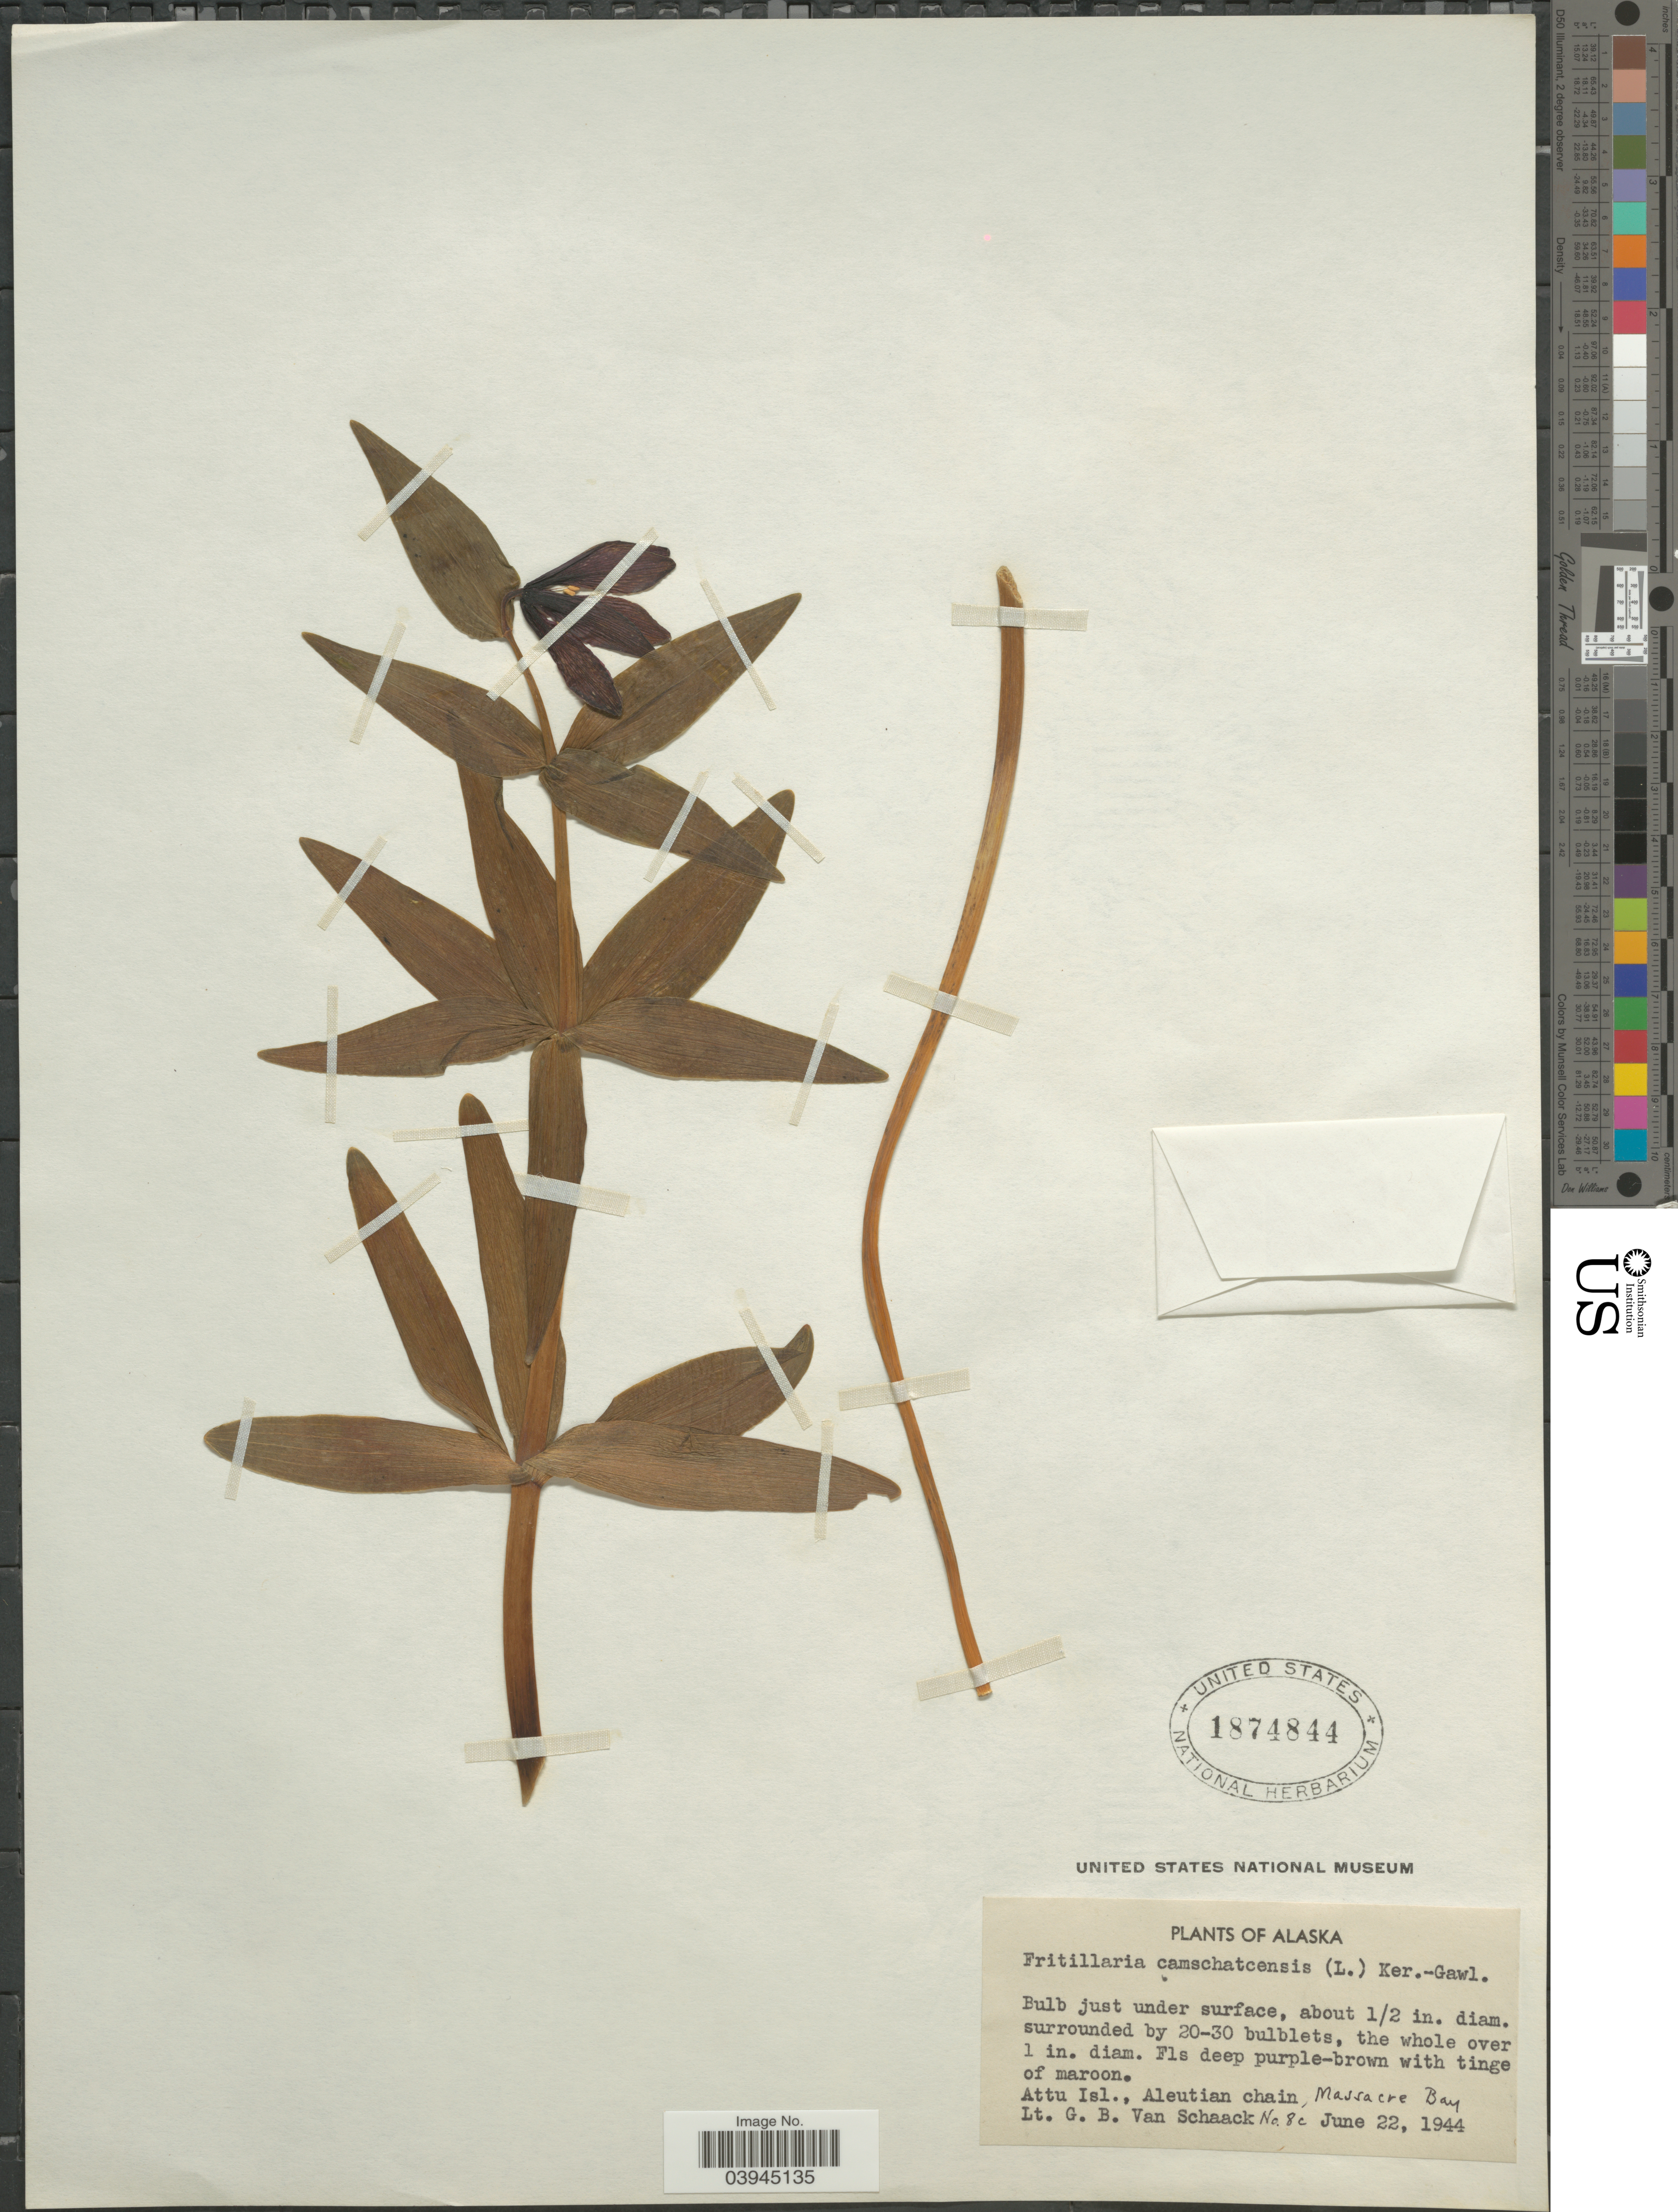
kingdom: Plantae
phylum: Tracheophyta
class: Liliopsida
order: Liliales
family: Liliaceae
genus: Fritillaria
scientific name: Fritillaria camschatcensis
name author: (L.) Ker Gawl.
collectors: G. Van Schaack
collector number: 8c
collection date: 1944-06-22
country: United States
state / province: Alaska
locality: Atuu Isl., Aleutian chain, Massacre Bay.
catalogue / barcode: US 1874844